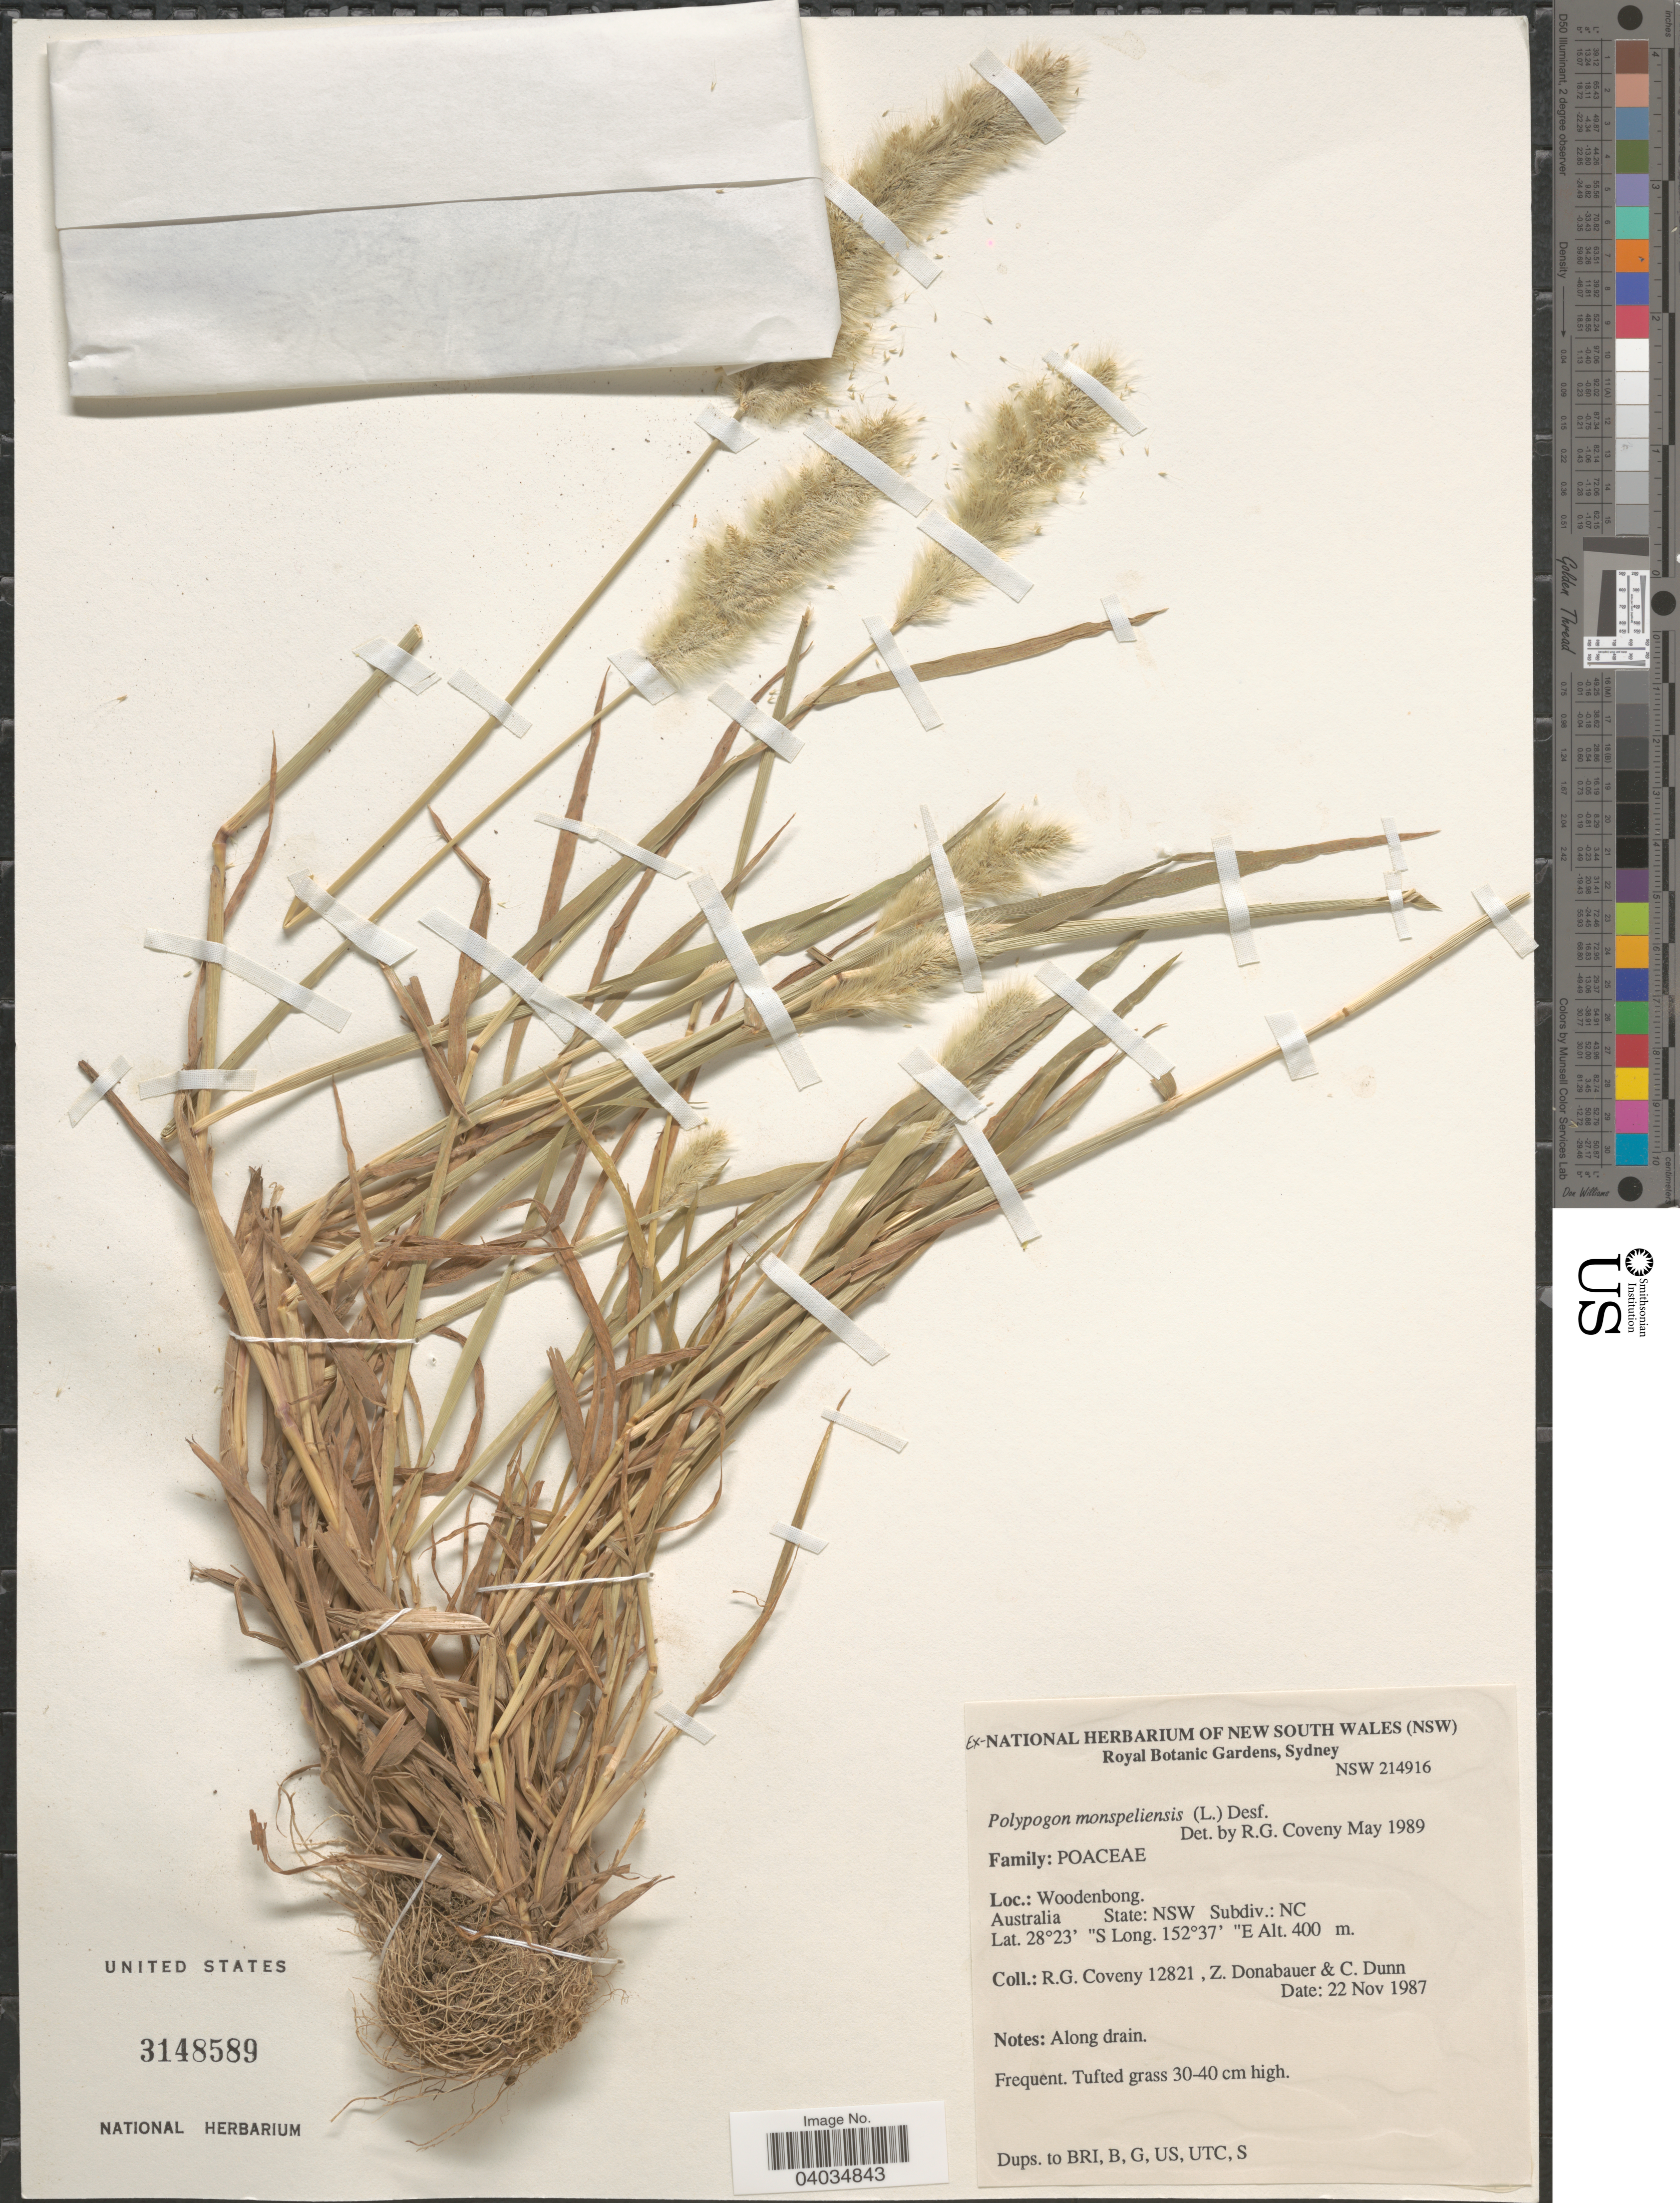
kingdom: Plantae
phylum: Tracheophyta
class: Liliopsida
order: Poales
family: Poaceae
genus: Polypogon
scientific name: Polypogon monspeliensis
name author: (L.) Desf.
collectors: R. Coveny, Z. Donabauer & C. Dunn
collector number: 12821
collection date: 1987-11-22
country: Australia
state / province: New South Wales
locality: Woodenbong. Subdiv.: NC.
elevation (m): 400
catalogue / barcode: US 3148589